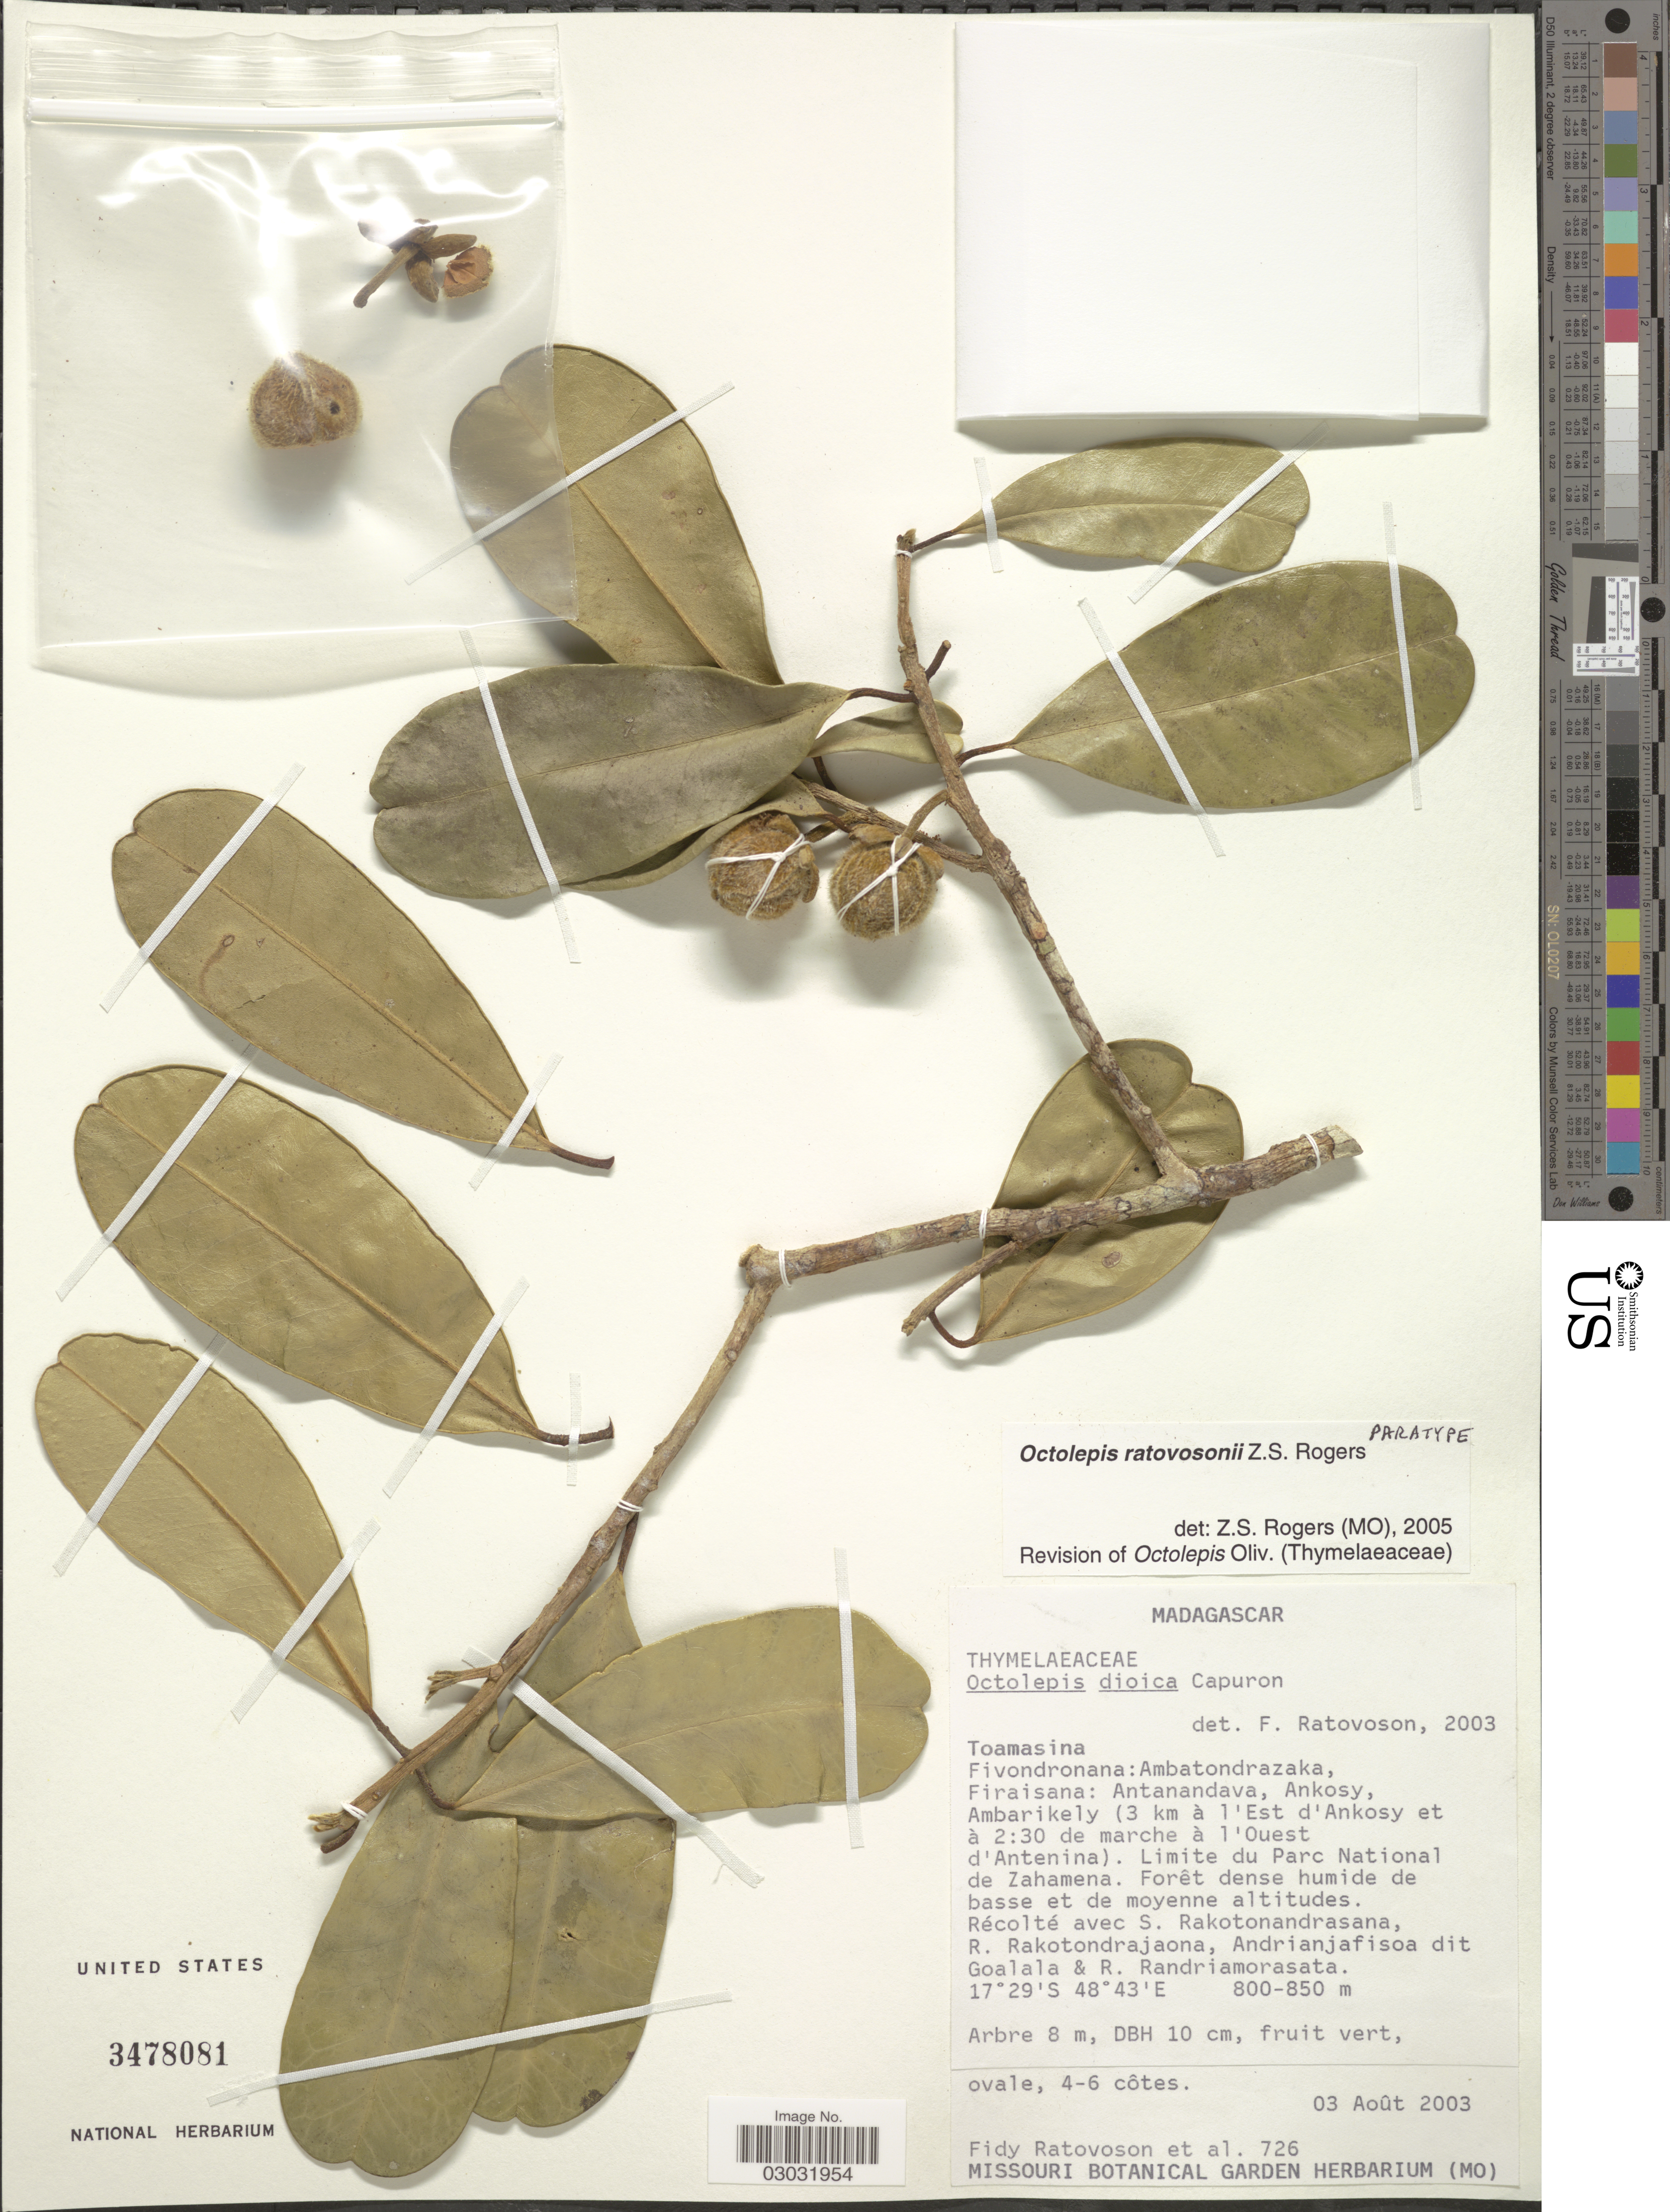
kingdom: Plantae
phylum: Tracheophyta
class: Magnoliopsida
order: Malvales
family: Thymelaeaceae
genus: Octolepis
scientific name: Octolepis ratovosonii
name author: Z.S. Rogers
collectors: F. Ratovoson, S. Rakotonandrasana, R. Rakotondrajaona, Andrianjafisoa dit Goalala & R. Randriamorasata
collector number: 726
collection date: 2003-08-03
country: Madagascar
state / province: Alaotra Mangoro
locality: Fivondronana: Ambatondrazaka, Firaisana: Antanandava, Ankosy, Ambarikely (3 km à l'Est d'Ankosy et à 2:30 de marche à l'Ouest d'Antenina). Limite du Parc National de Zahamena.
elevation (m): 800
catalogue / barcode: US 3478081